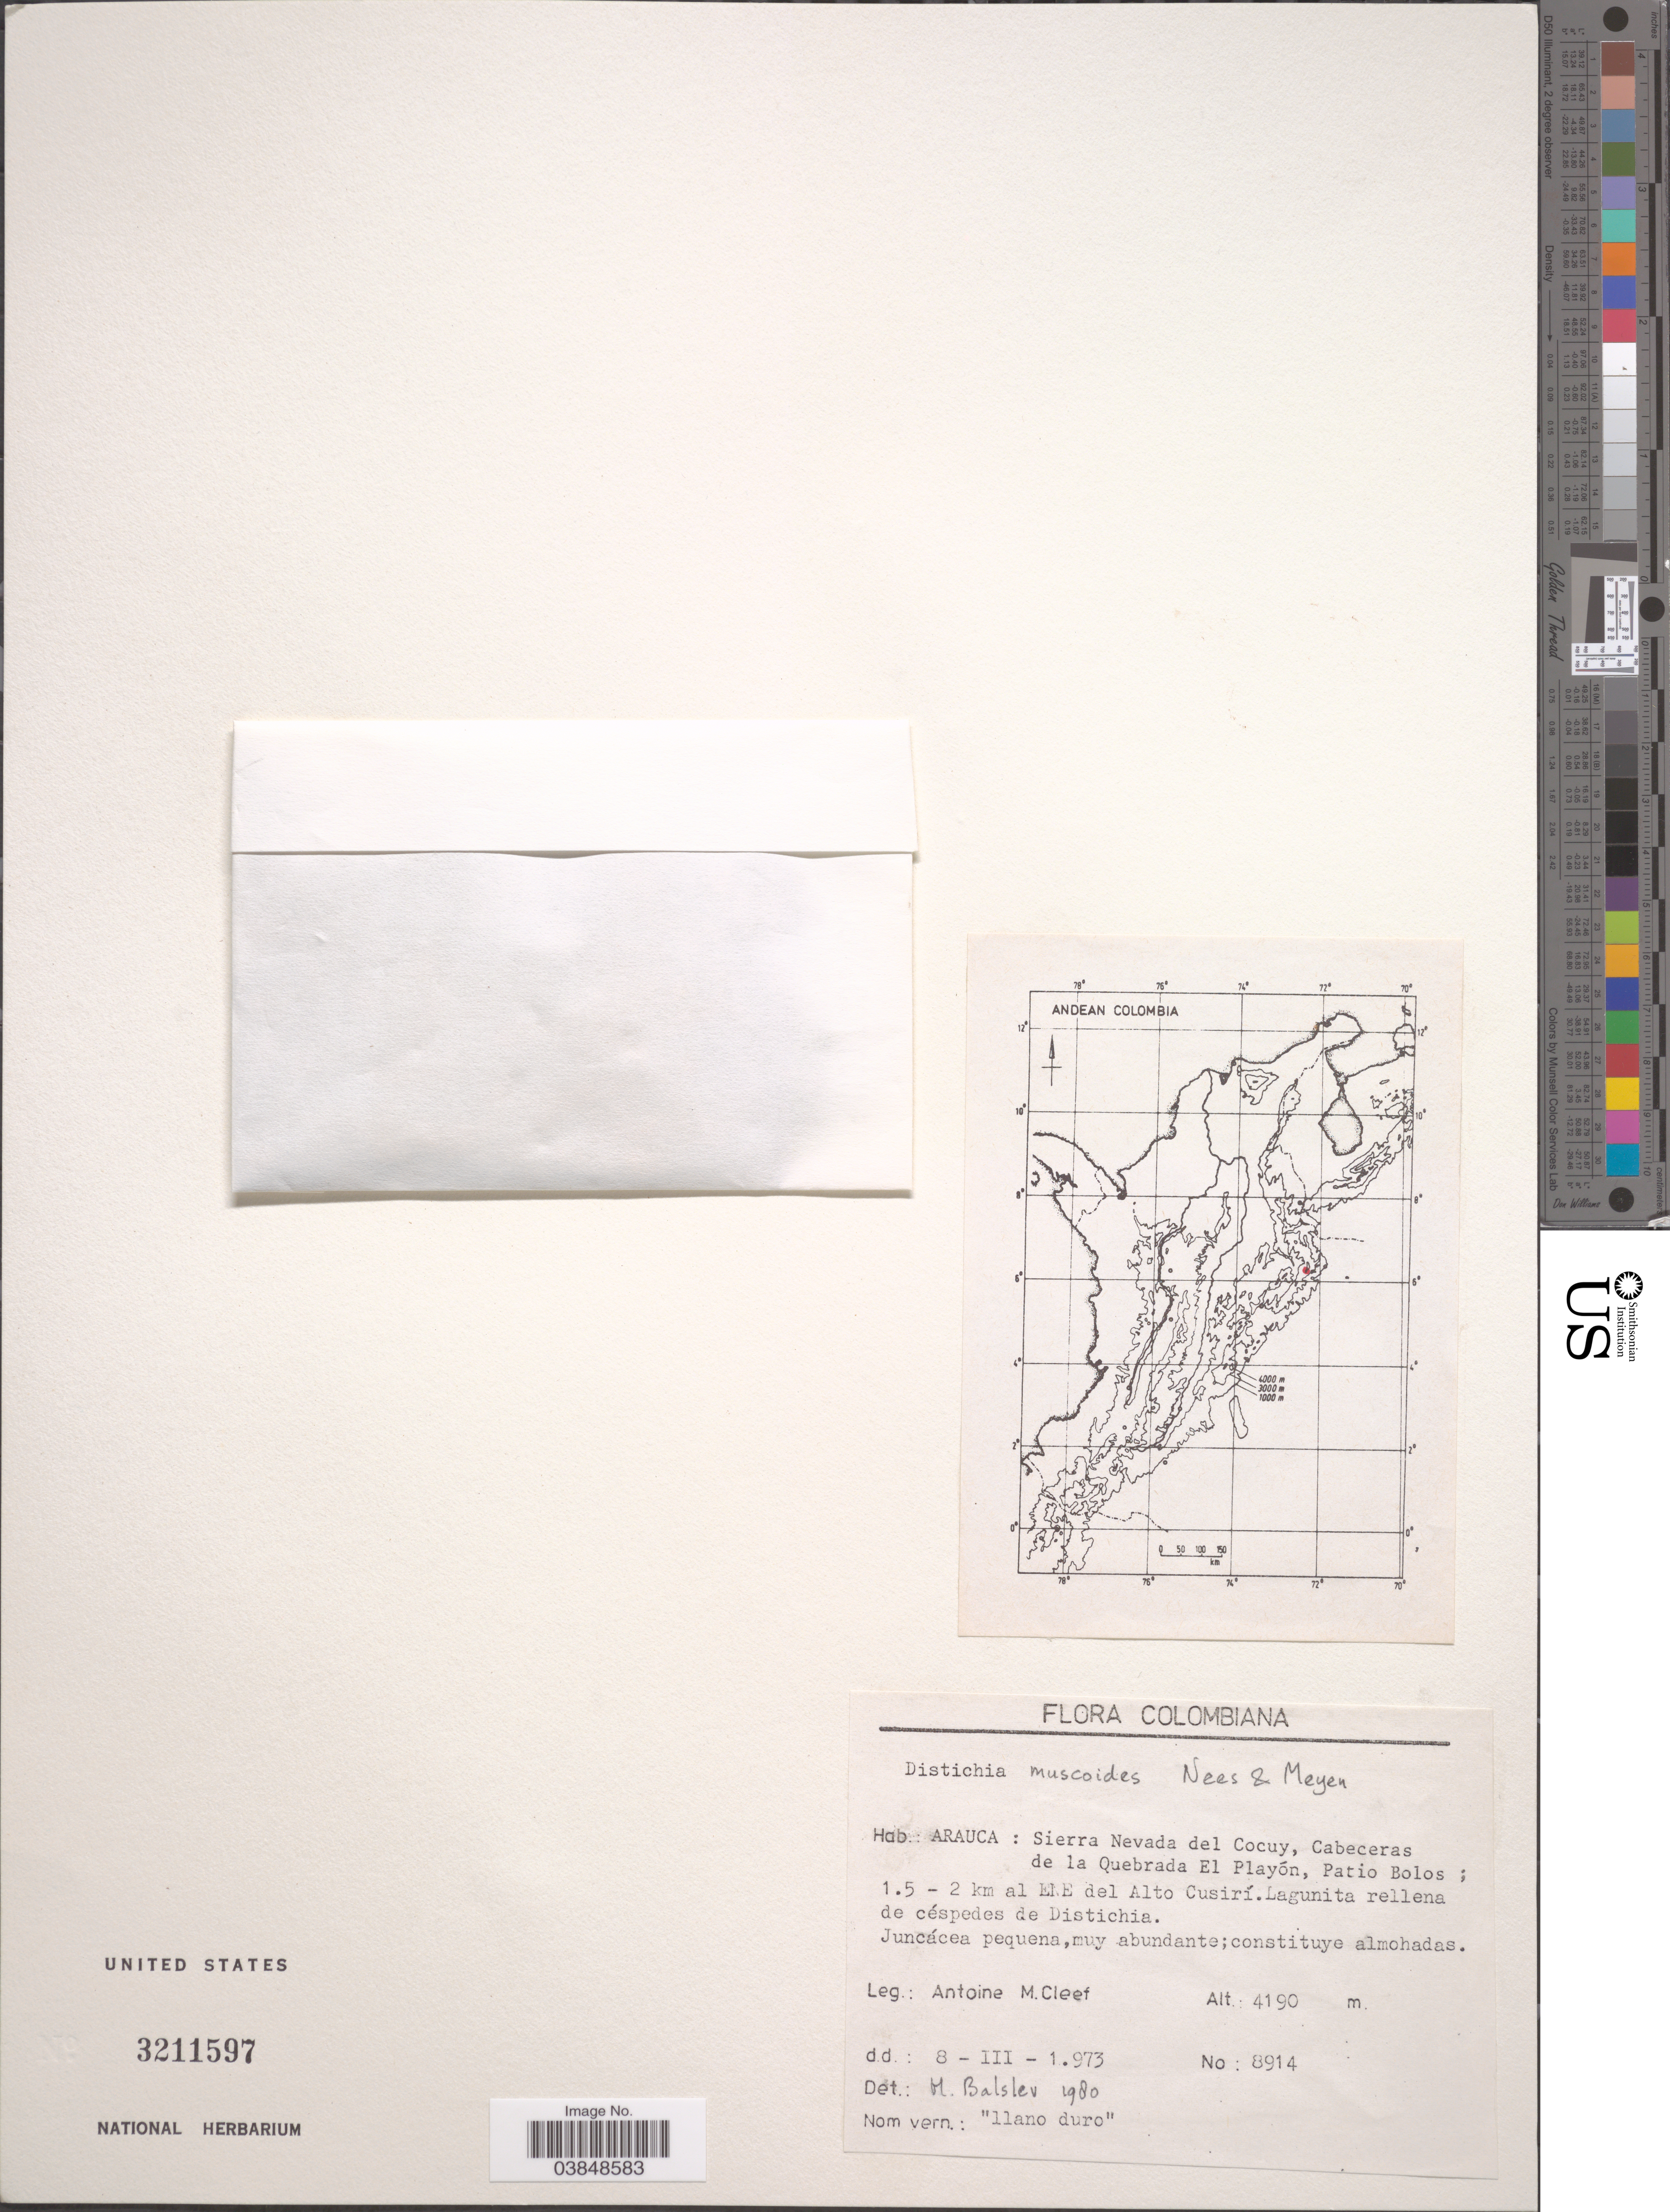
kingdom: Plantae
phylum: Tracheophyta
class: Liliopsida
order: Poales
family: Juncaceae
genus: Distichia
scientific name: Distichia muscoides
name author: Nees & Meyen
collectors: A. M. Cleef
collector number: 8914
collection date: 1973-03-08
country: Colombia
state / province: Arauca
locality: Sierra Nevada del Cocuy, Cabeceras de la Quebrada El Playón, Patio Bolos; 1.5 - 2 km al ENE del Alto Cusirí.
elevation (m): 4190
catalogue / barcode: US 3211597